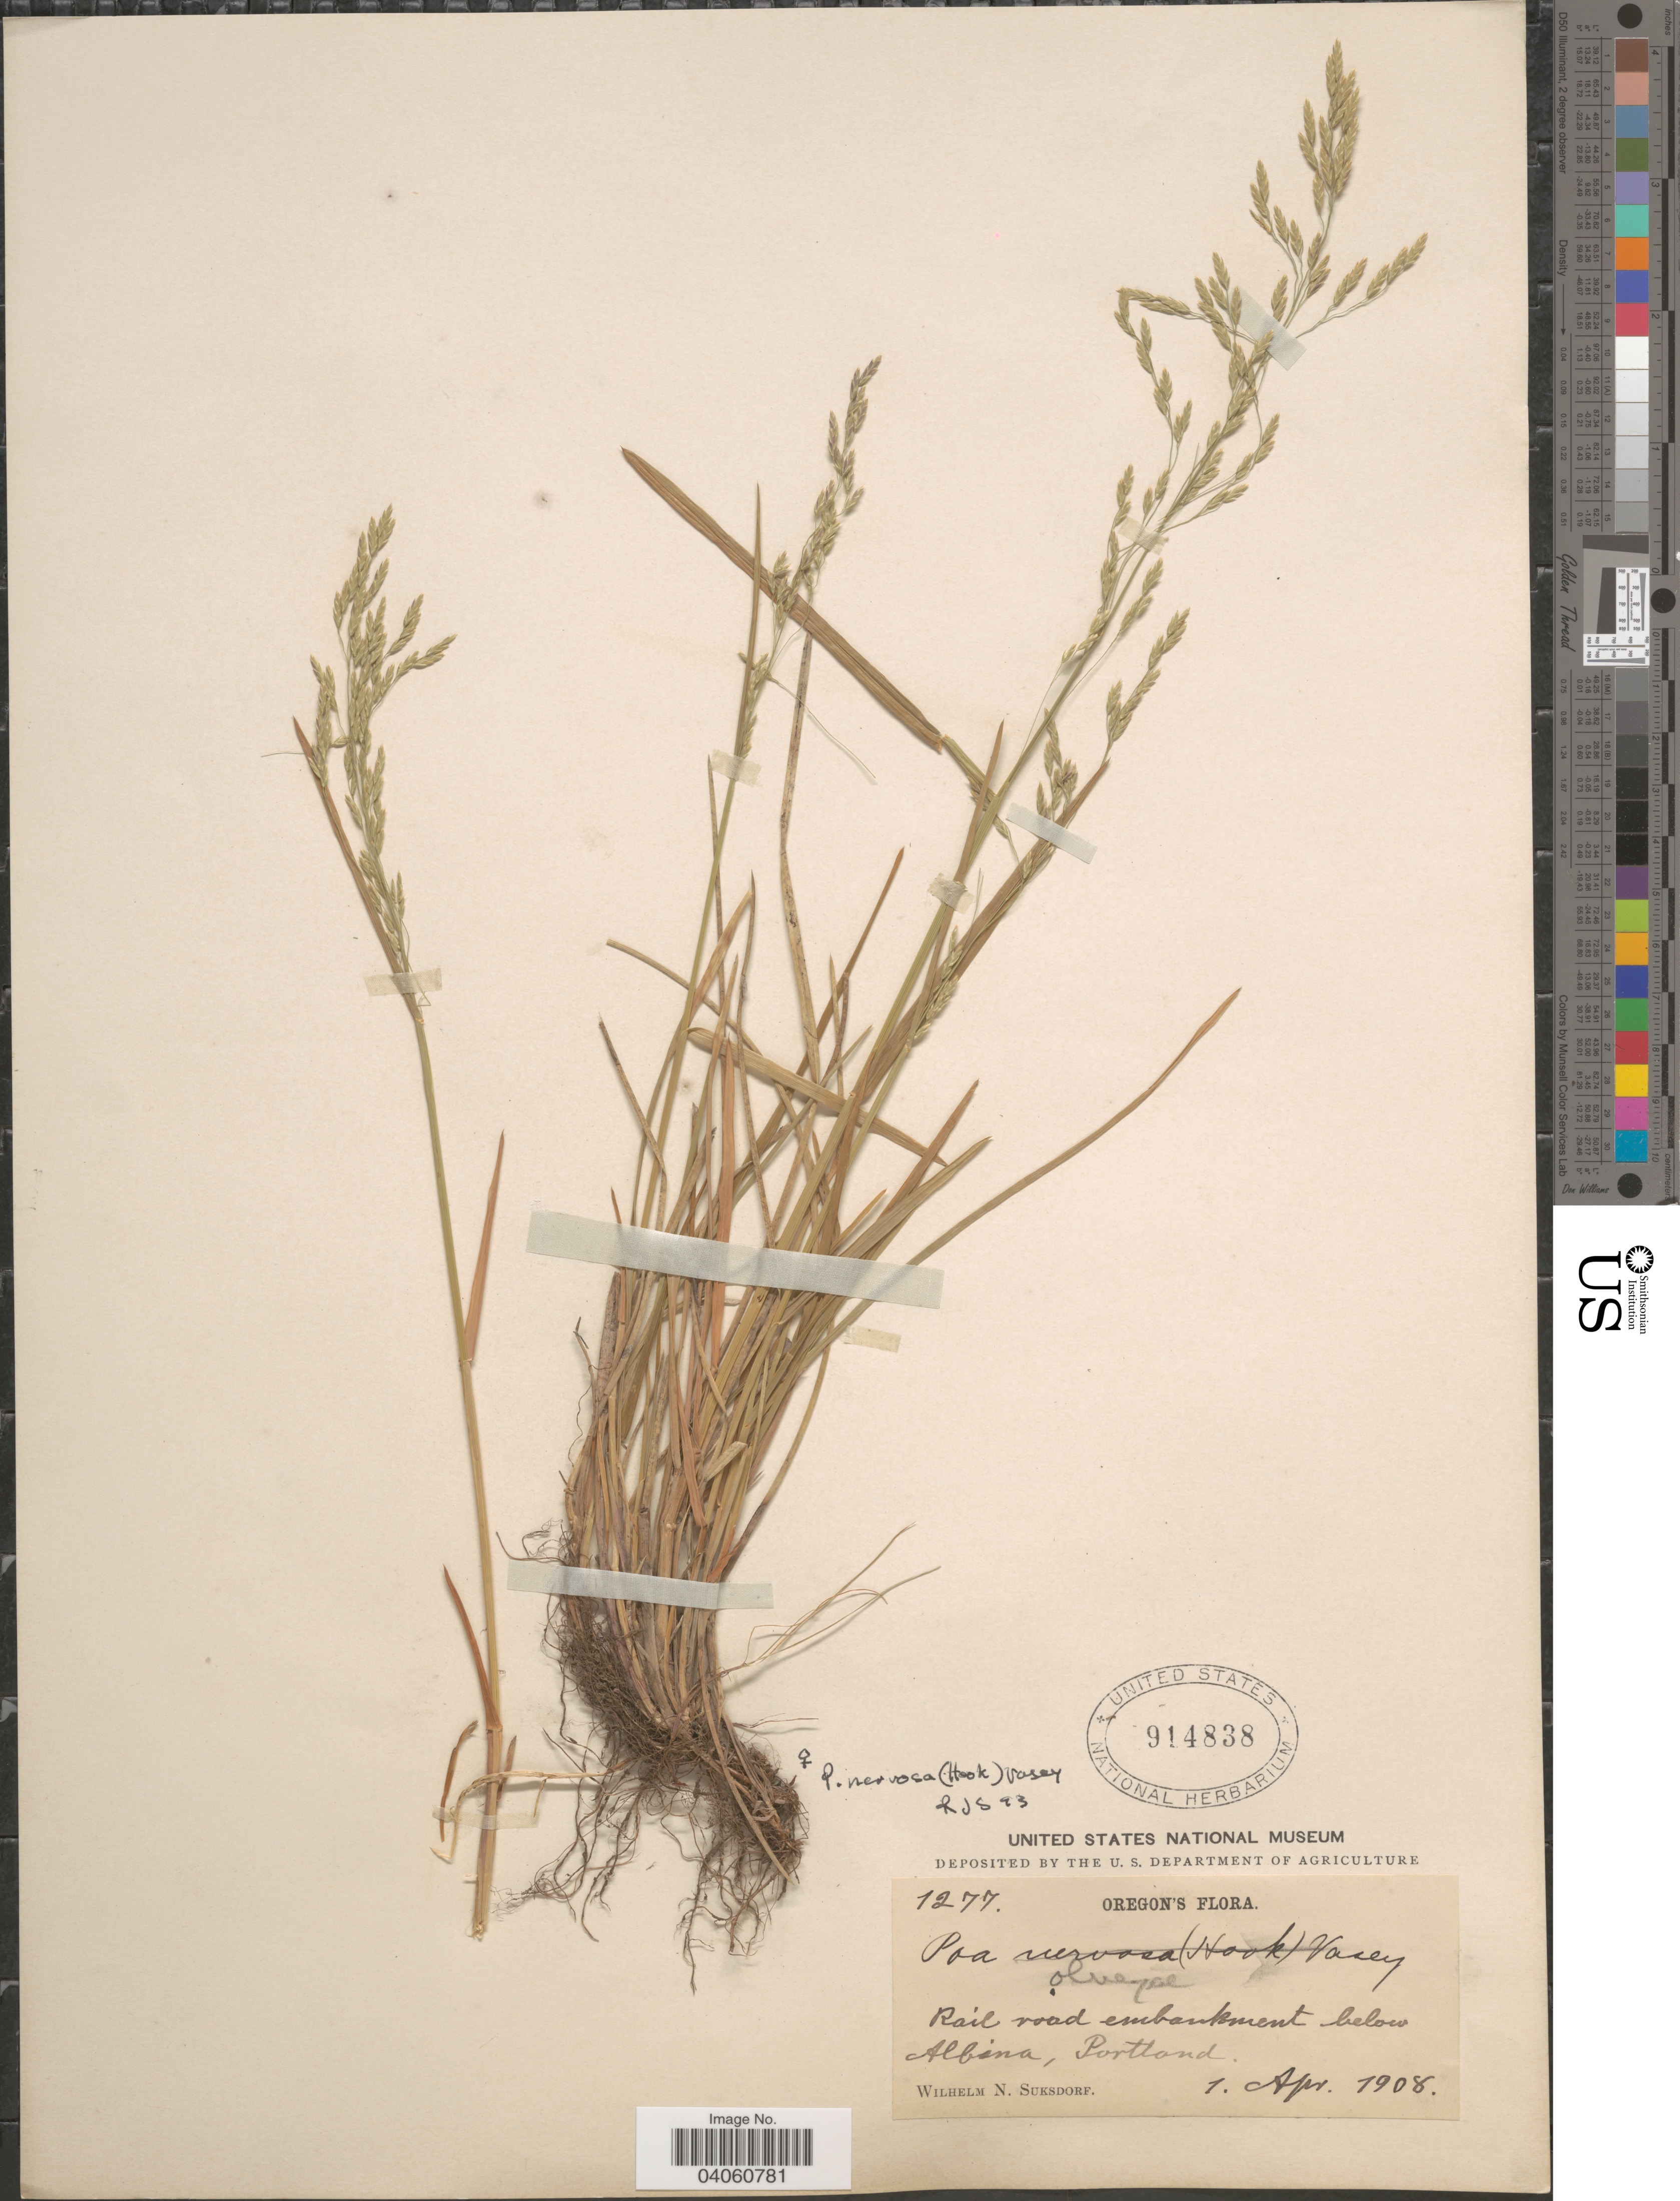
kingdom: Plantae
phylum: Tracheophyta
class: Liliopsida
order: Poales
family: Poaceae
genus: Poa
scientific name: Poa nervosa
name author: (Hook.) Vasey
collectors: W. N. Suksdorf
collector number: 1277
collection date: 1908-04-01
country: United States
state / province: Oregon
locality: Rail road embankment below Albina, Portland.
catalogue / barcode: US 914838